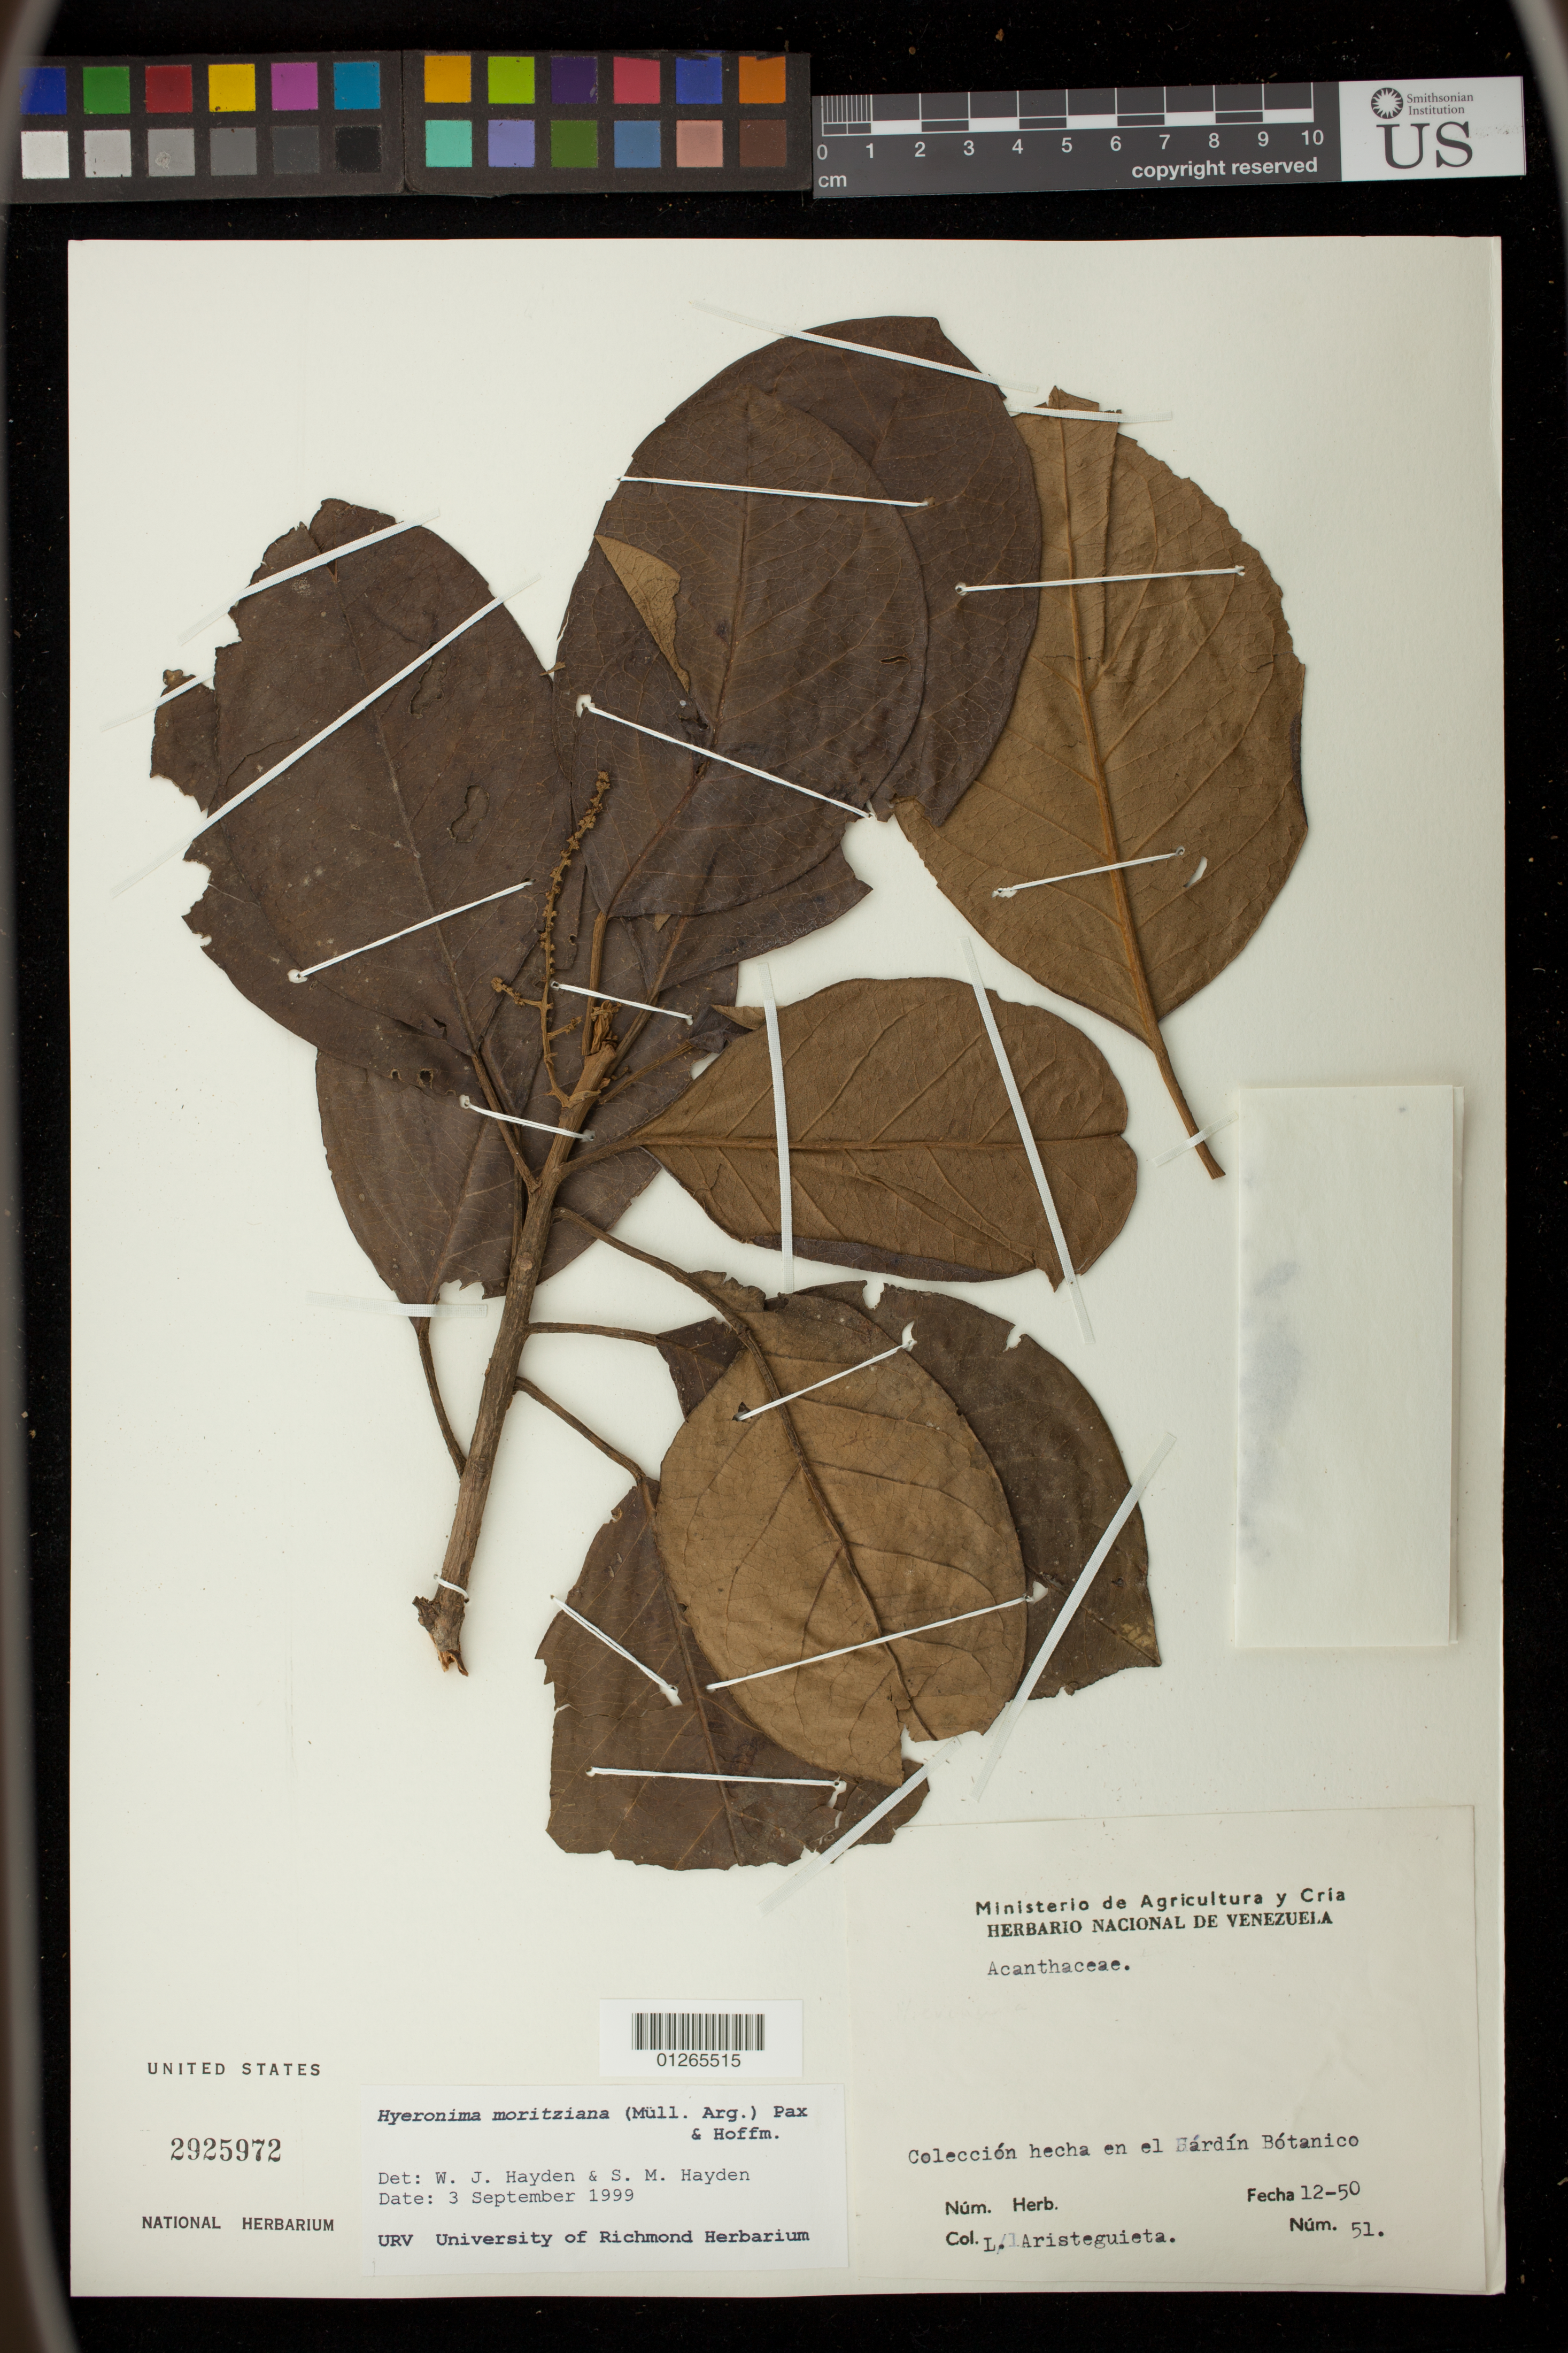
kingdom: Plantae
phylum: Tracheophyta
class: Magnoliopsida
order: Malpighiales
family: Phyllanthaceae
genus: Hieronyma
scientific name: Hieronyma moritziana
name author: (Müll. Arg.) Pax ex K. Hoffm.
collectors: L. Aristeguieta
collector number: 51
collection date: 1950-12-01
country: Venezuela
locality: Upper cloud forest belt along road between "Portachuelo" and Colonia Tovar-Junquito road, 1-2 mi. below junction of Junquito-Colonia Tovar road.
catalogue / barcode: US 2925972